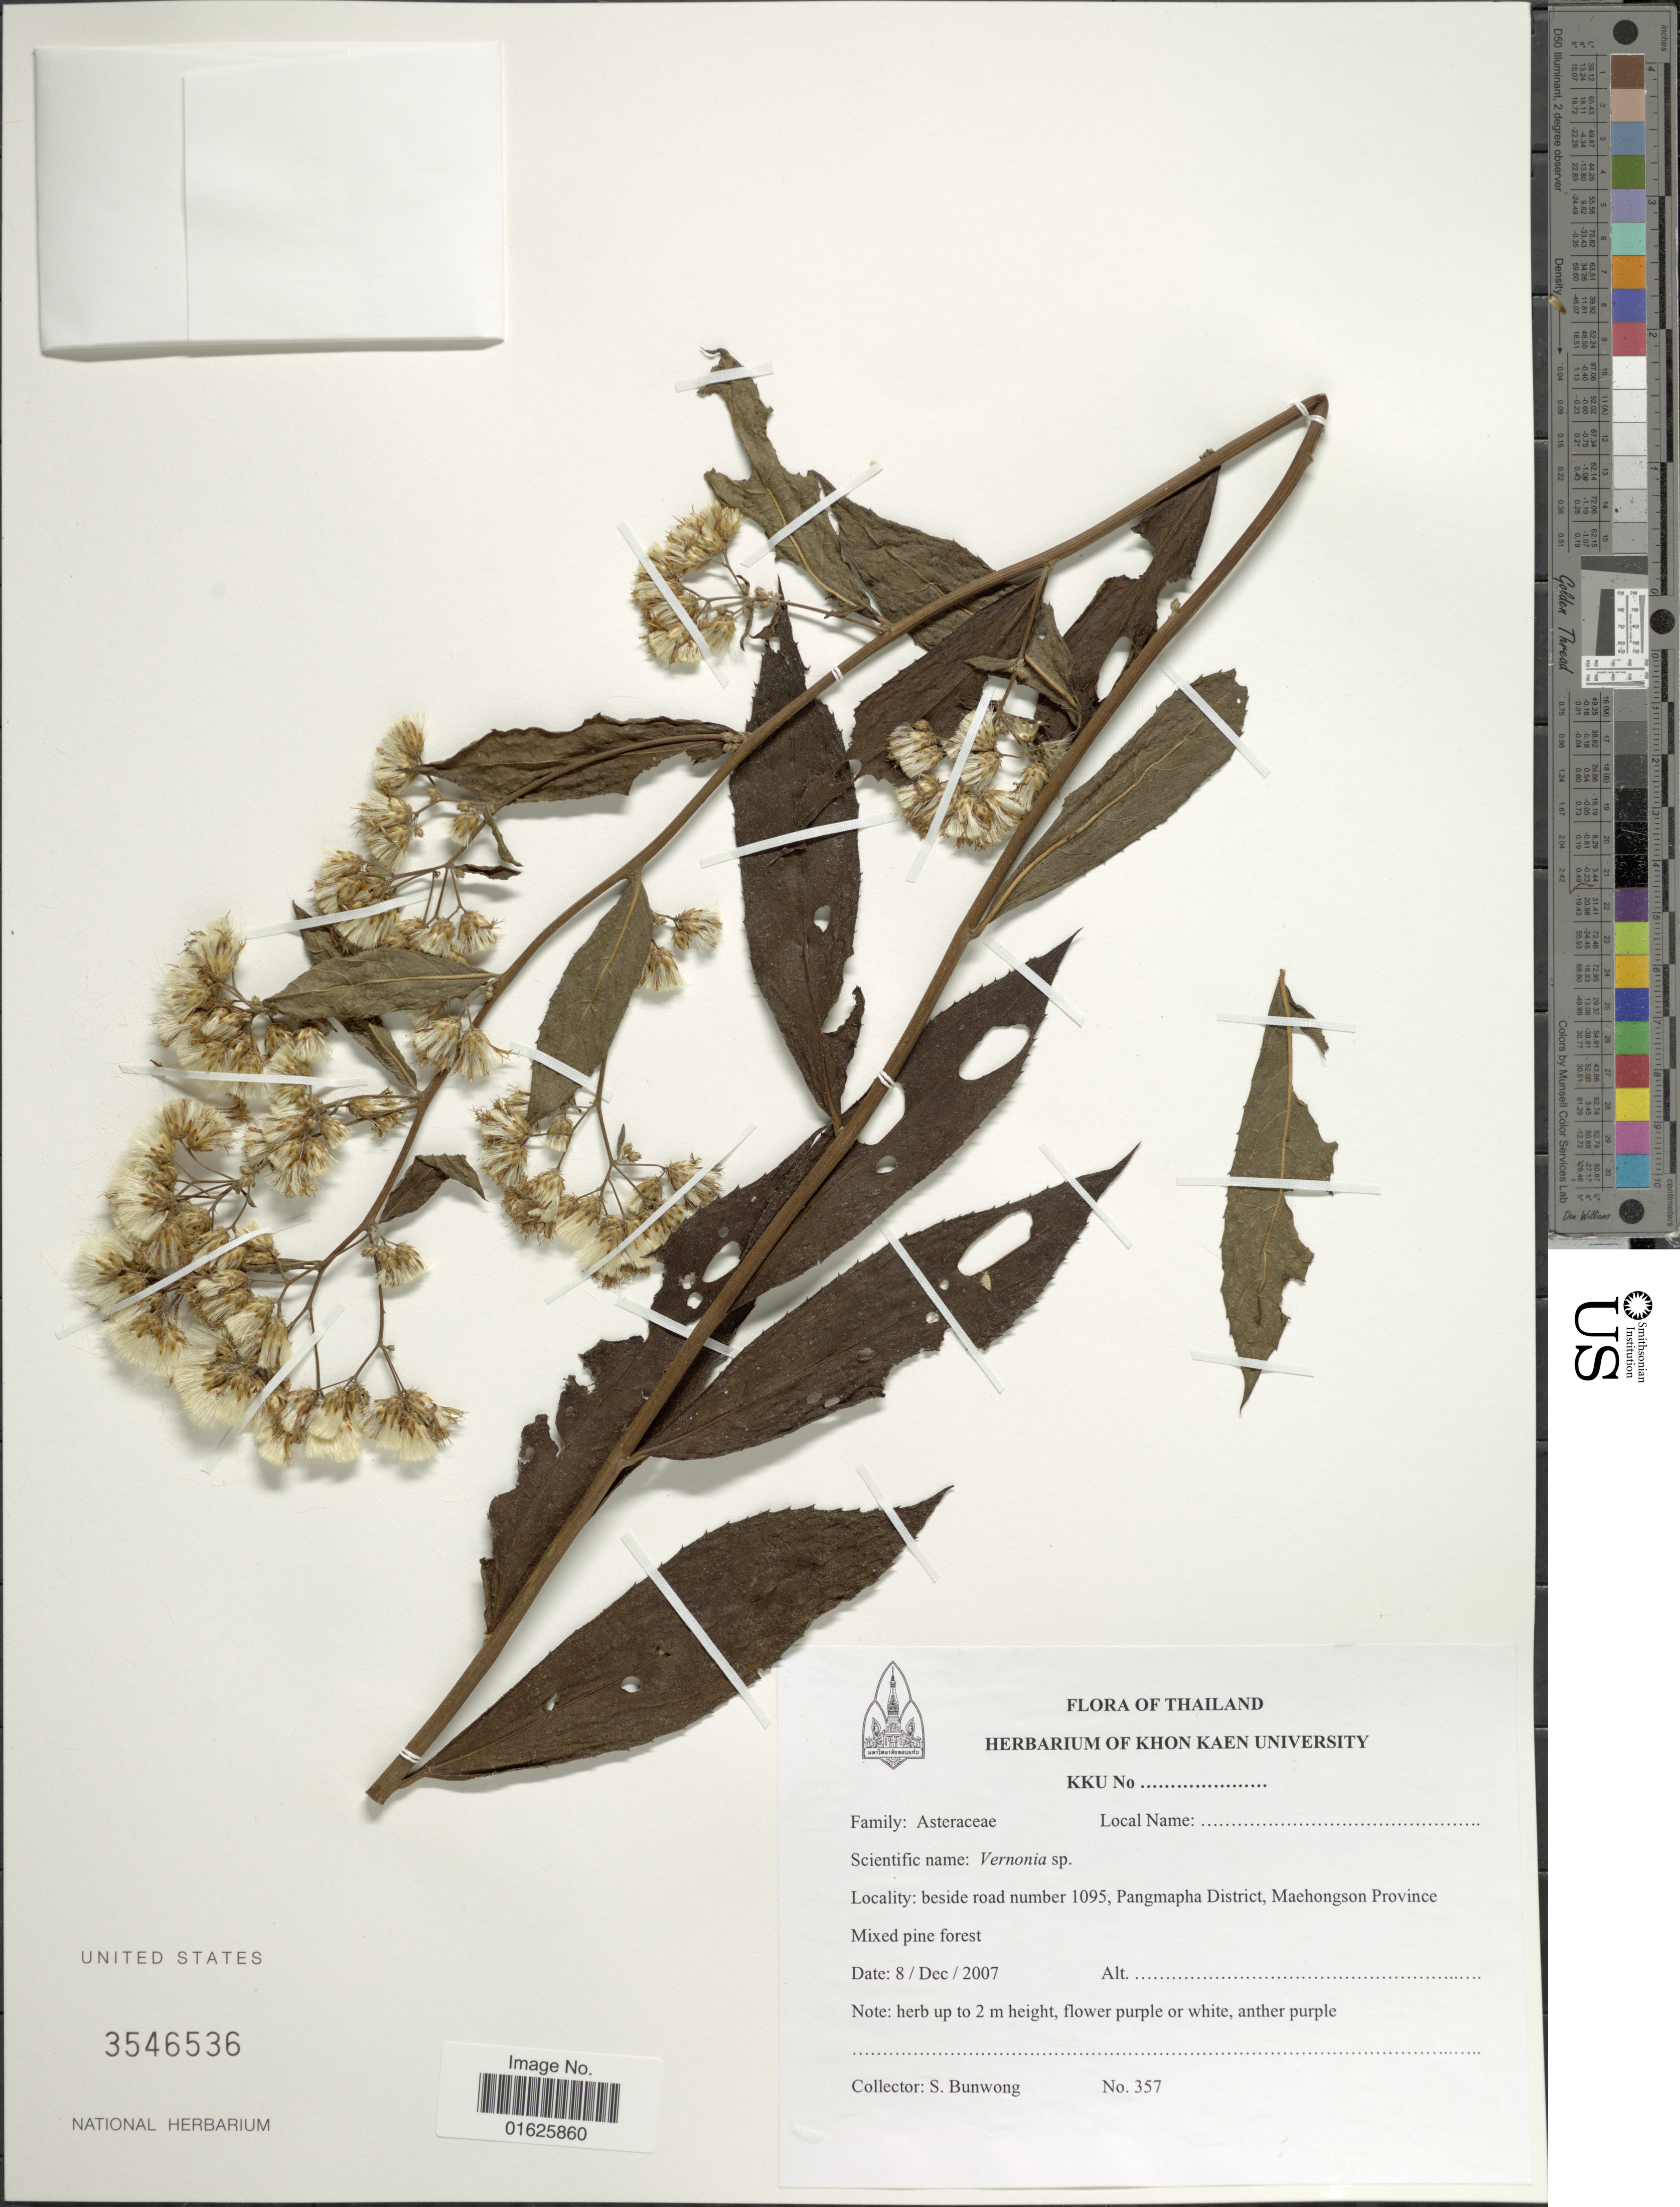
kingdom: Plantae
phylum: Tracheophyta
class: Magnoliopsida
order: Asterales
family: Asteraceae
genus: Acilepis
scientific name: Acilepis sp.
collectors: S. Bunwong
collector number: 357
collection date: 2007-12-08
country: Thailand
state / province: Mae Hong Son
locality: Veside road number 1095, Pangmapha District, Maehongson Province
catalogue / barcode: US 3546536